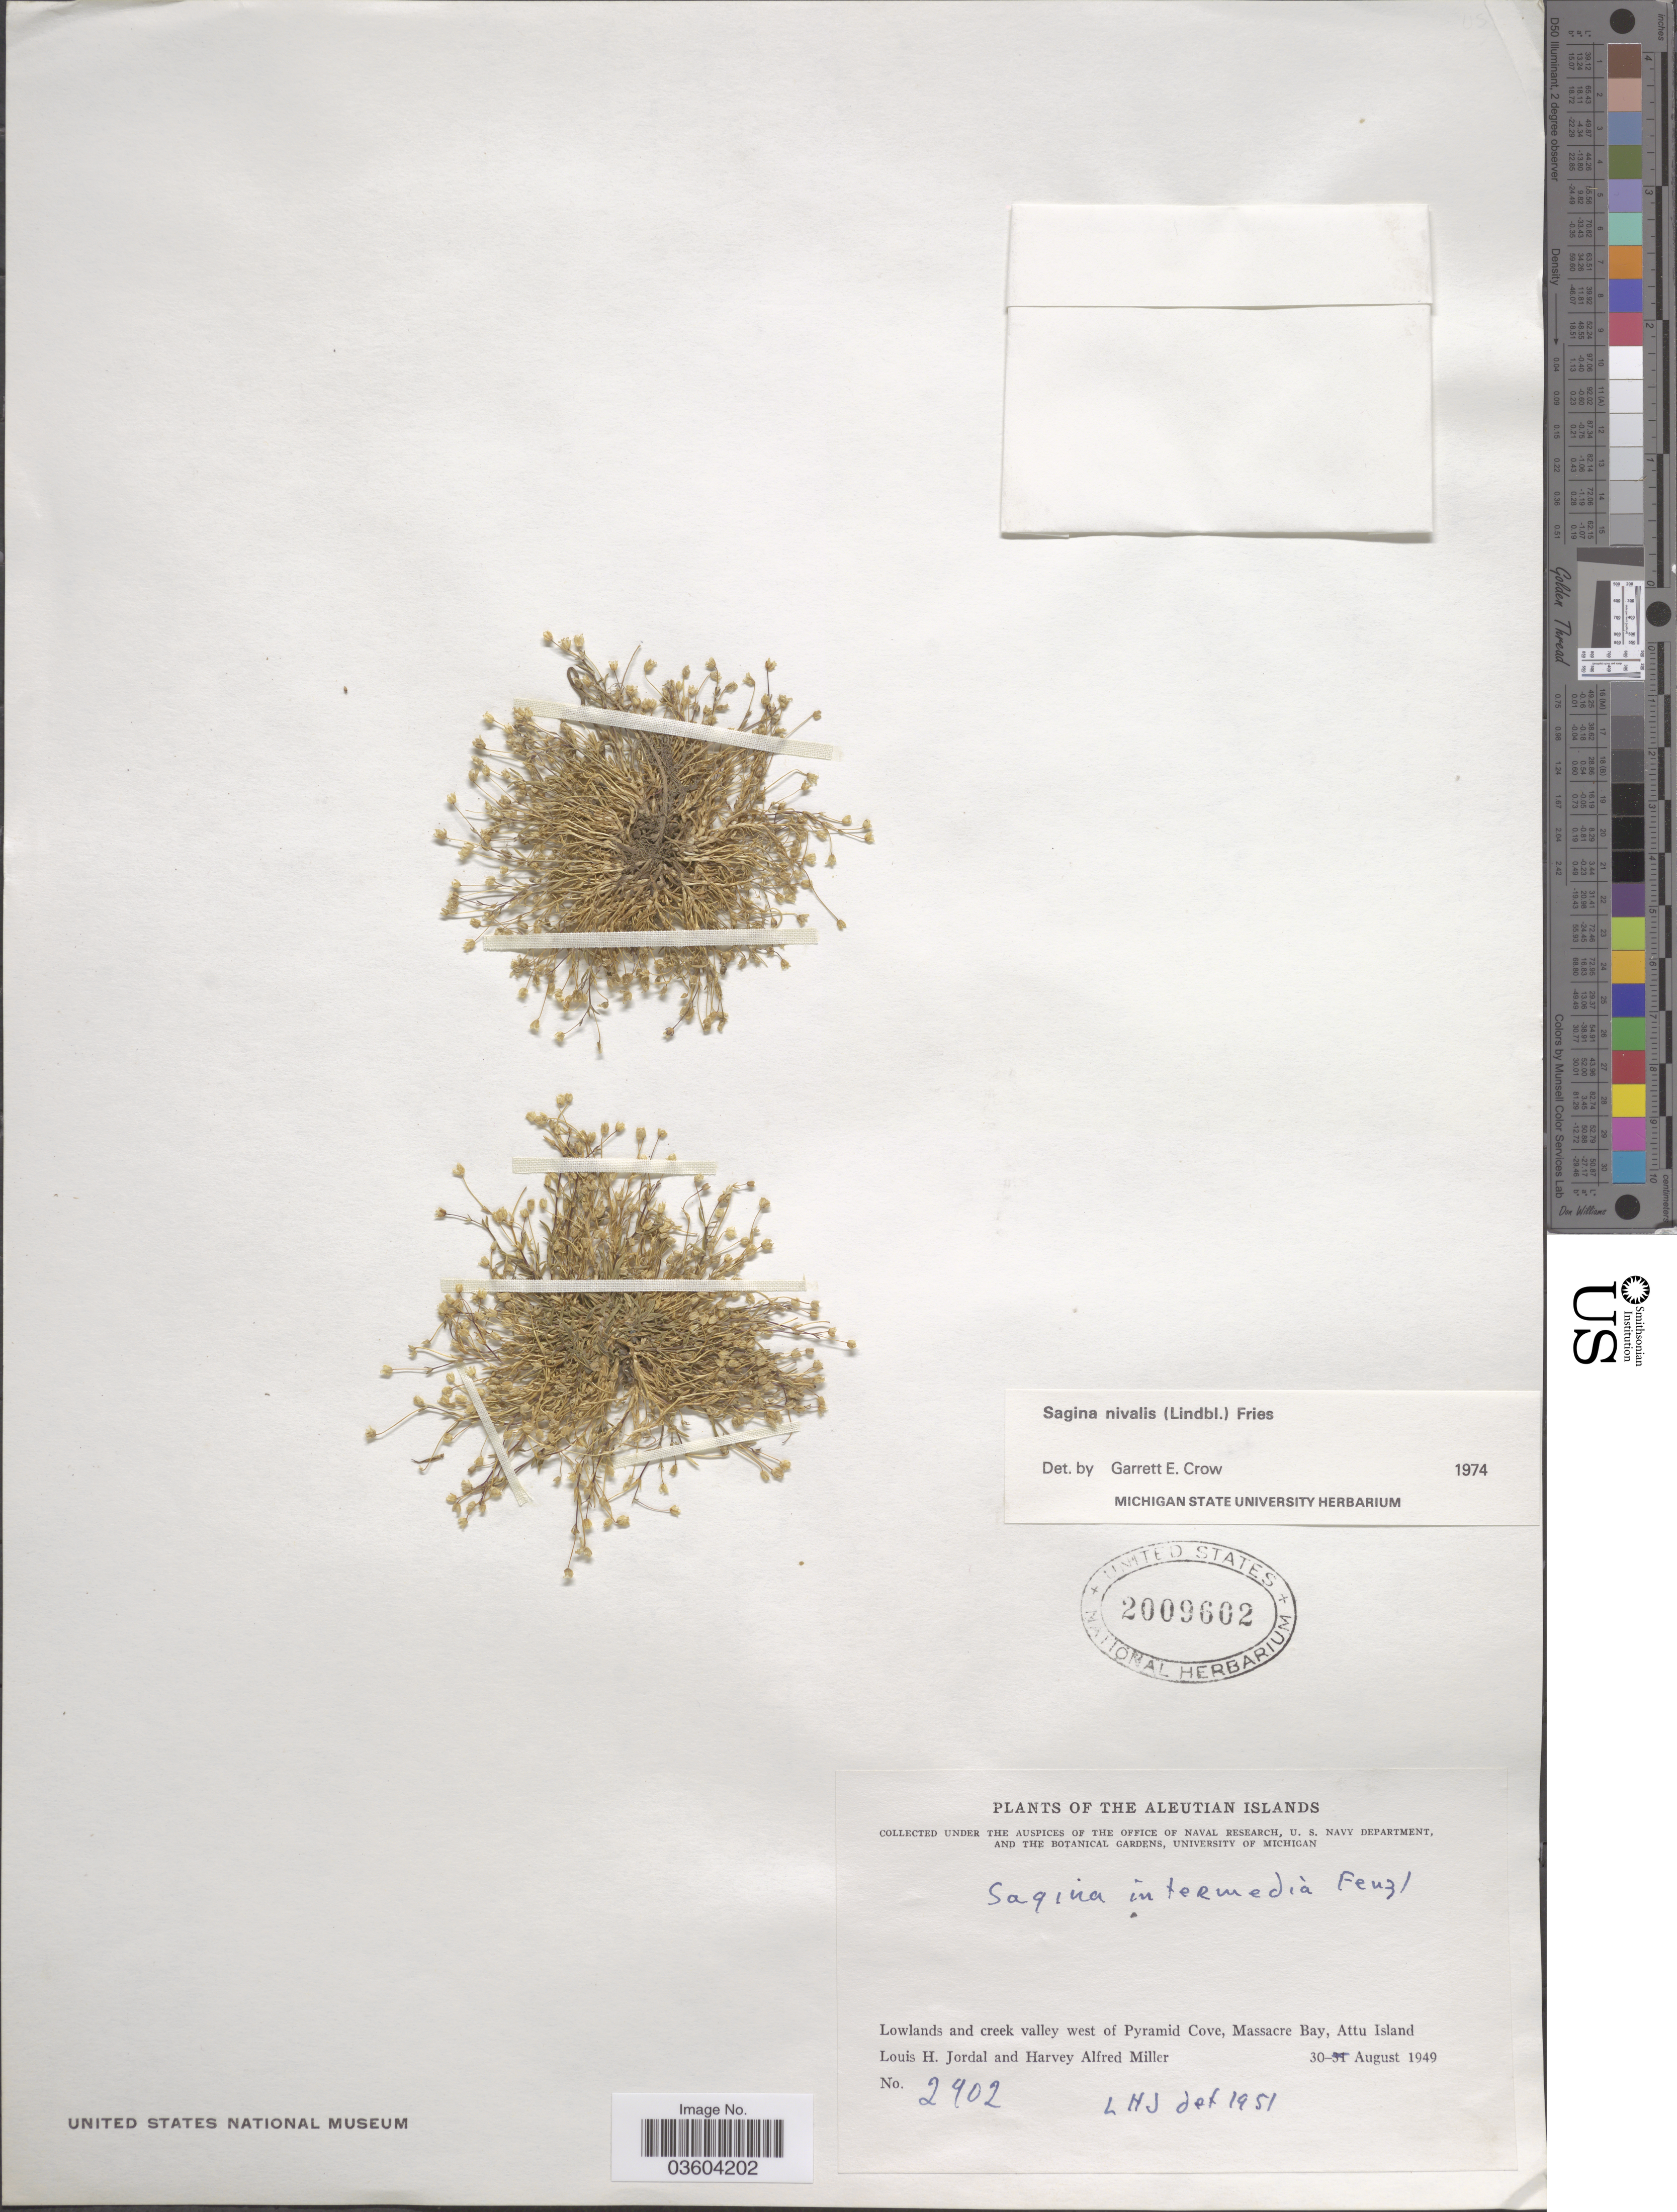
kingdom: Plantae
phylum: Tracheophyta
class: Magnoliopsida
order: Caryophyllales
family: Caryophyllaceae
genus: Sagina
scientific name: Sagina nivalis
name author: (Lindblom) Fr.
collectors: L. Jordal & H. A. Miller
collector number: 2902*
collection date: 1949-08-30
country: United States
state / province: Alaska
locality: The Aleutian Islands. Lowlands and creek valley west of Pyramid Cove, Massacre Bay, Attu Island.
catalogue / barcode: US 2009602